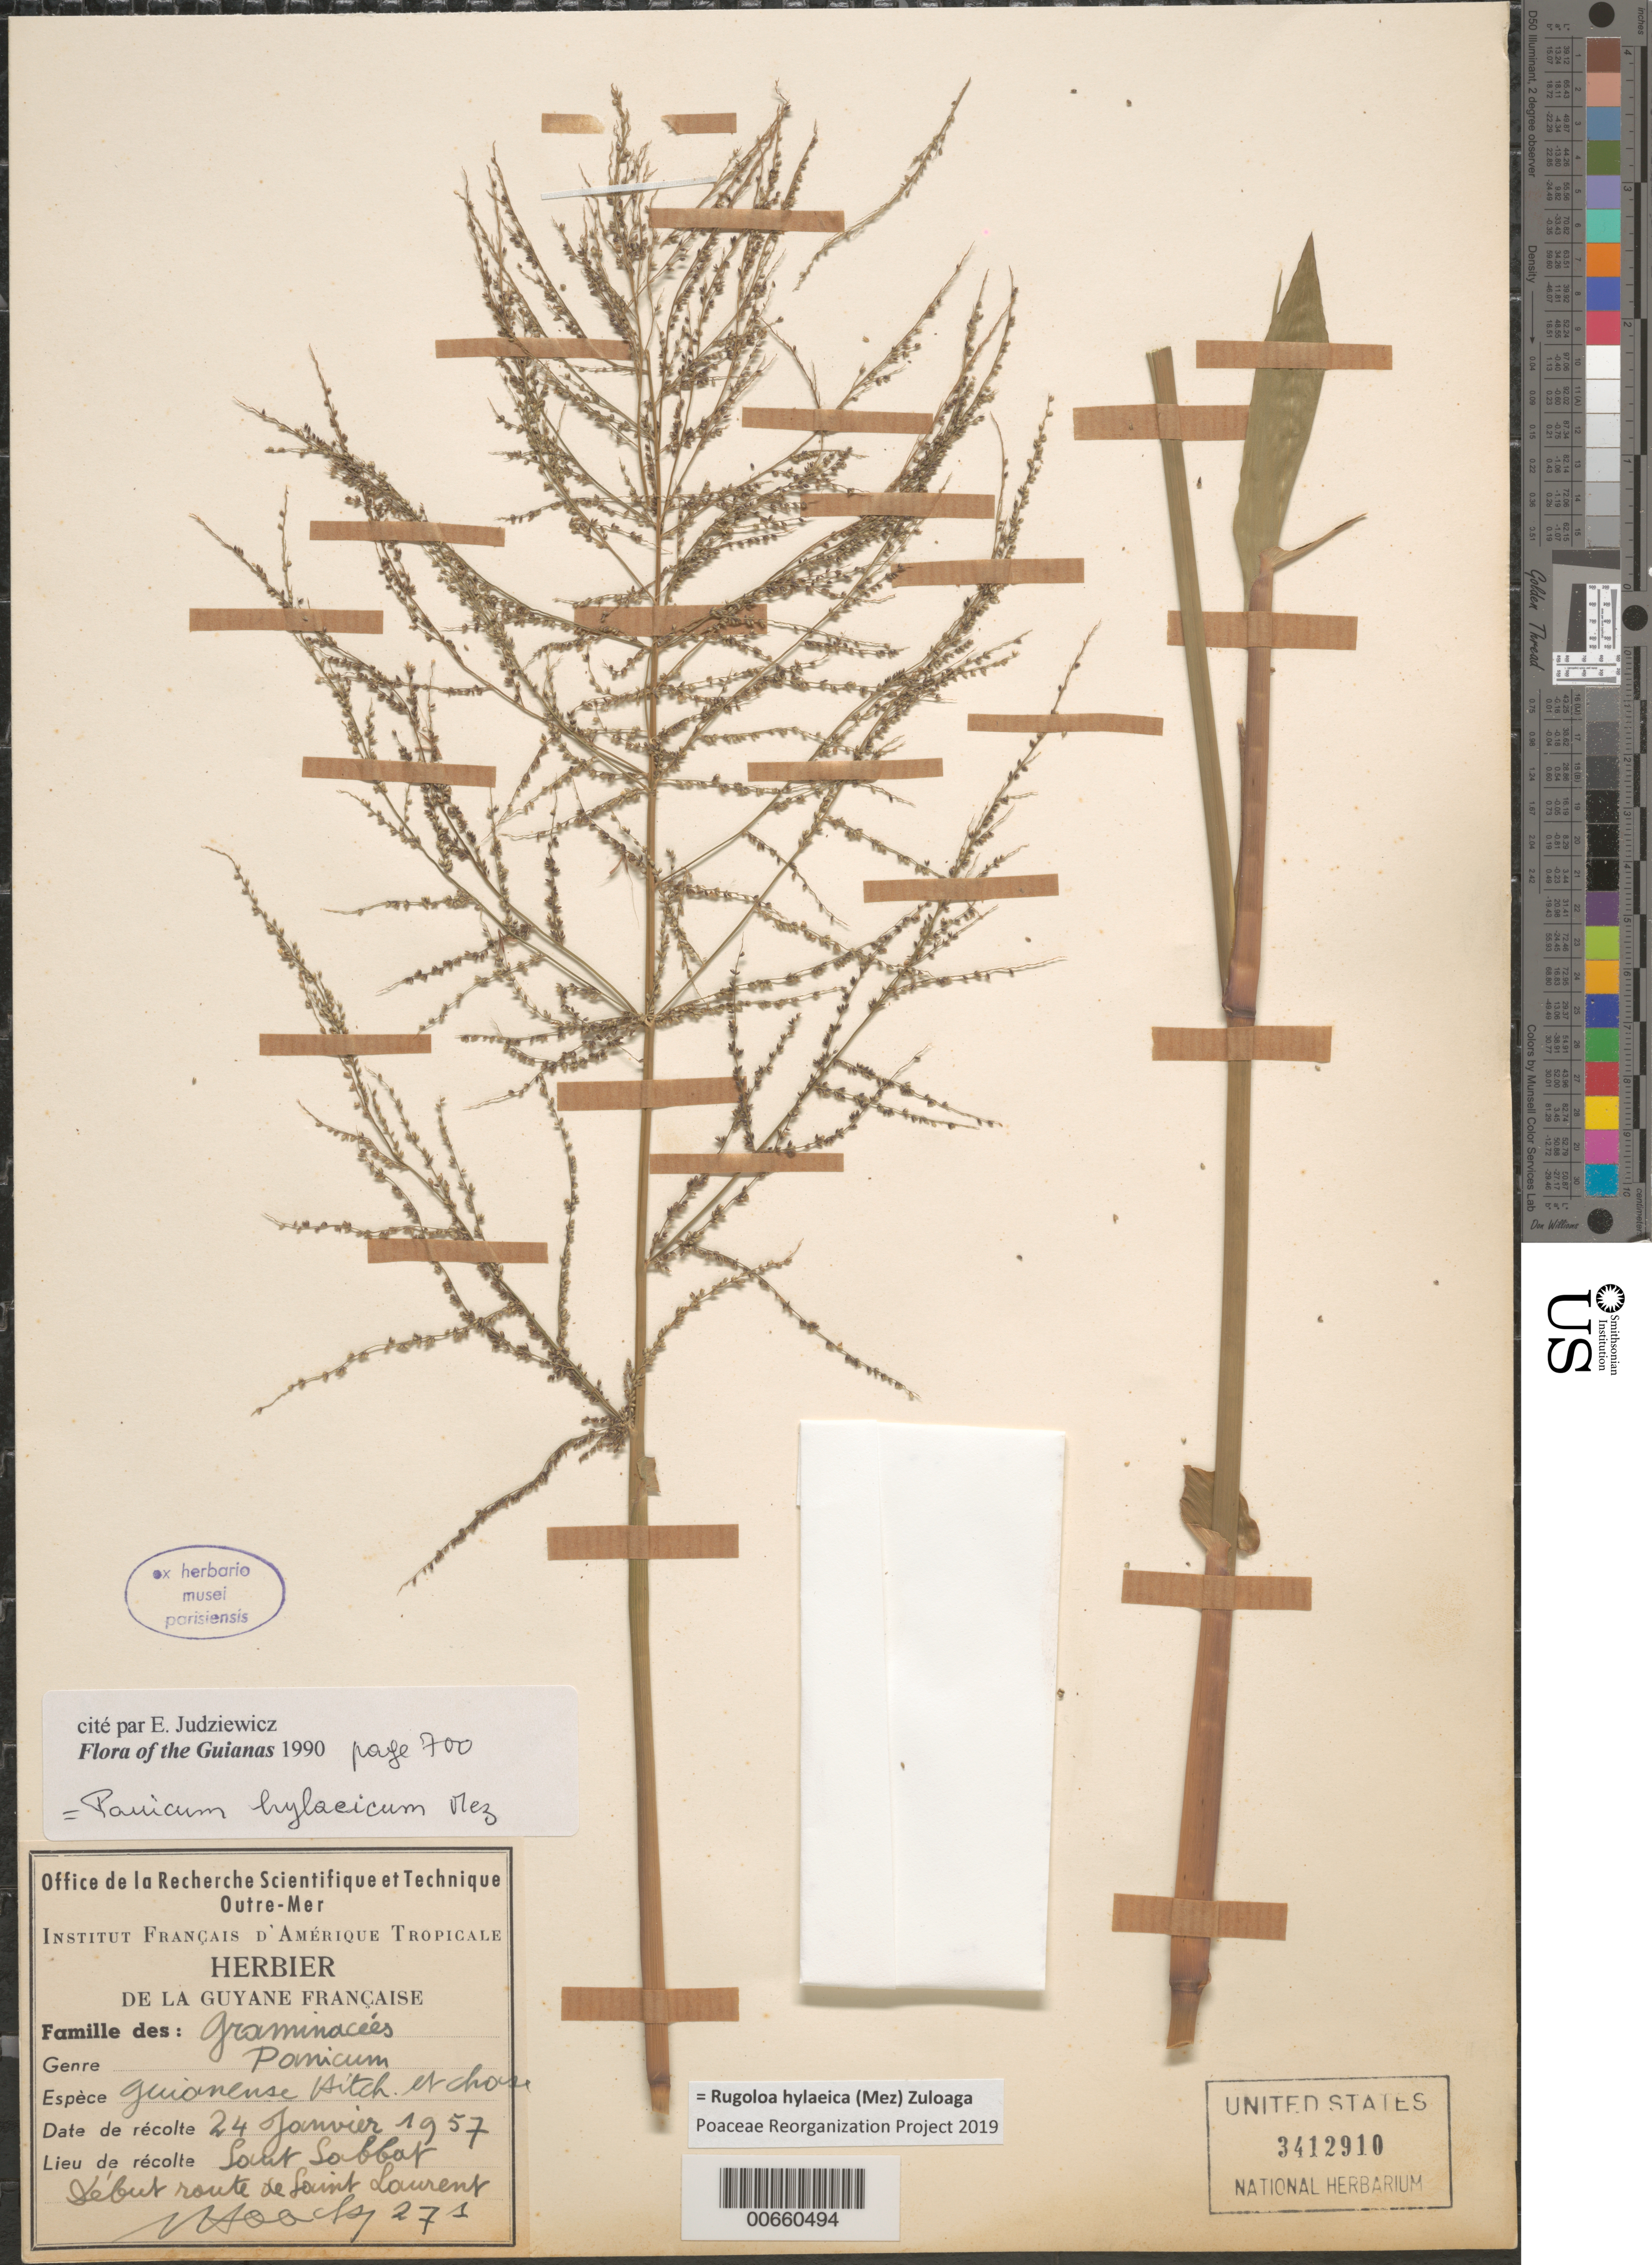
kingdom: Plantae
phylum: Tracheophyta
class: Liliopsida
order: Poales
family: Poaceae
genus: Panicum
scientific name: Panicum hylaeicum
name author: Mez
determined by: Judziewicz, E. J.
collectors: J. Hoock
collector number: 271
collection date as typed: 24-Jan-57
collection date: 1957-01-24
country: French Guiana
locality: Saut Sabbat, début route de Saint Laurent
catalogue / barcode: US 3412910